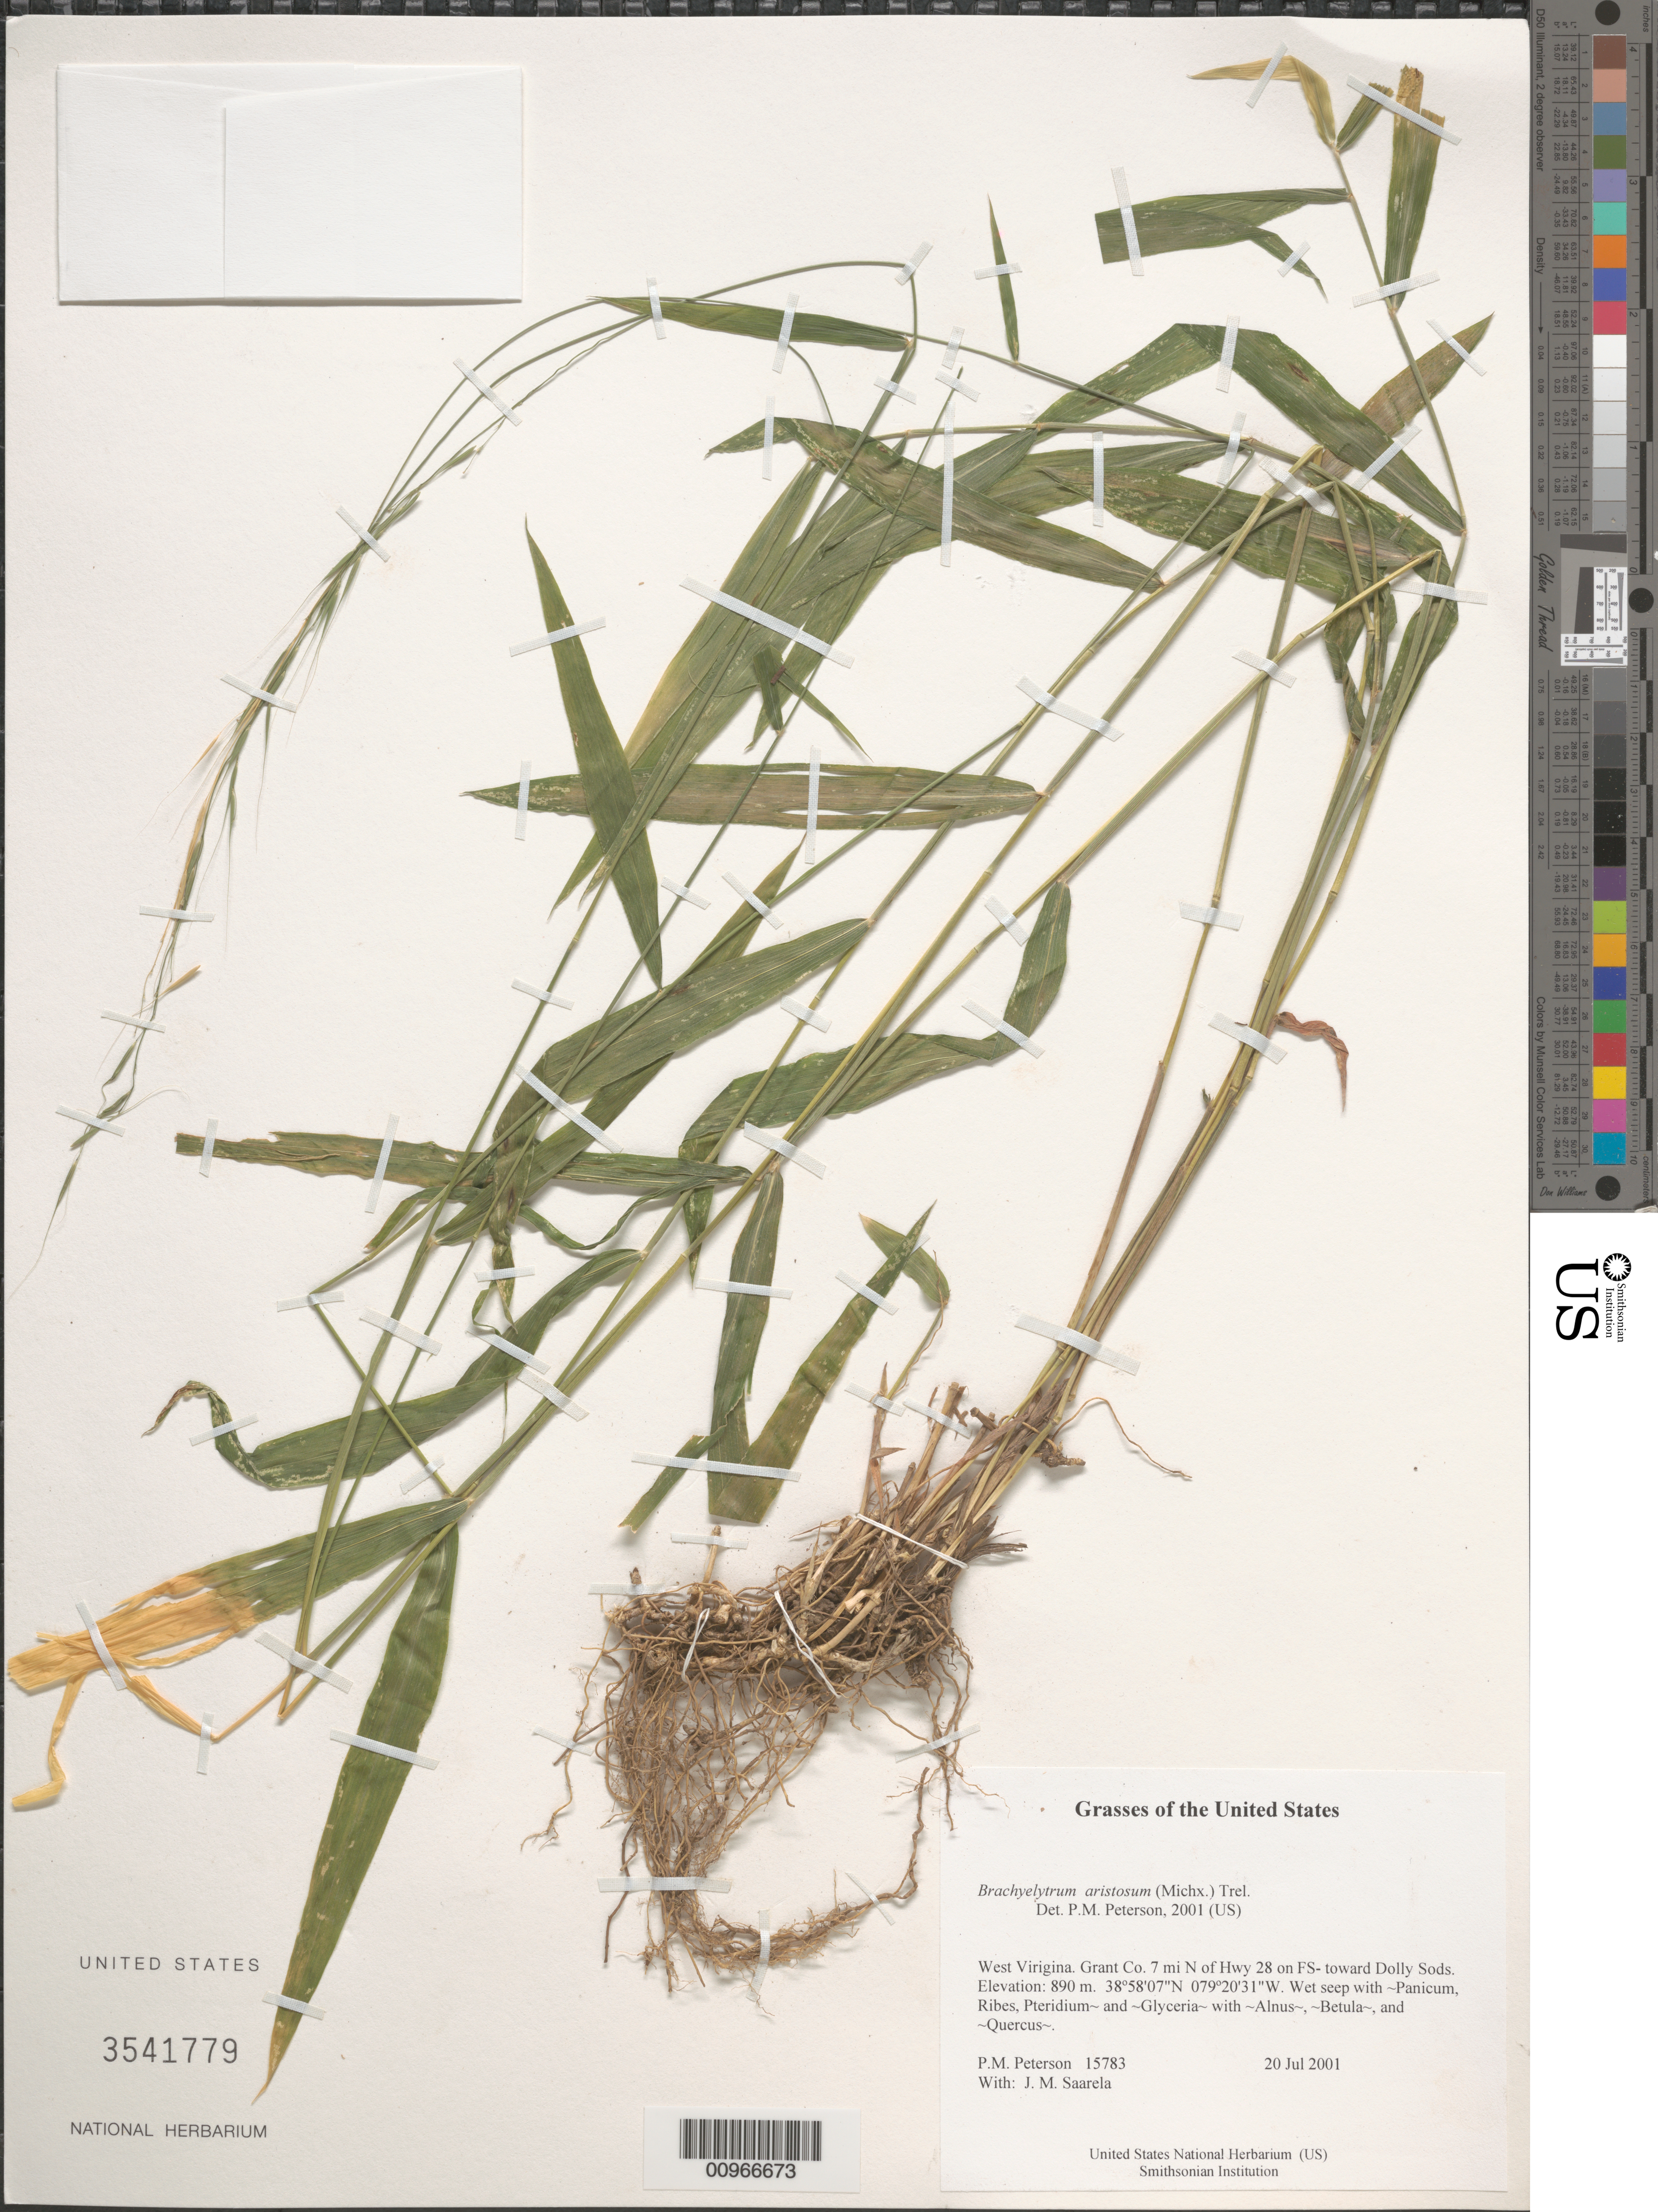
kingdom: Plantae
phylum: Tracheophyta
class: Liliopsida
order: Poales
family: Poaceae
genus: Brachyelytrum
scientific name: Brachyelytrum aristosum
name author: (Michx.) P. Beauv. ex Trel.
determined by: Peterson, Paul M., (BOT), Smithsonian Institution - National Museum of Natural History (UNITED STATES)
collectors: P. M. Peterson & J. Saarela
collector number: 15783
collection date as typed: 20 Jul 2001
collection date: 2001-07-20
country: United States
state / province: West Virginia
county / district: Grant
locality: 7 mi N of Hwy 28 on FS- toward Dolly Sods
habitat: Wet seep with ~Panicum, Ribes, Pteridium~ and ~Glyceria~ with ~Alnus~, ~Betula~, and ~Quercus~.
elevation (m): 890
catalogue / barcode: US 3541779